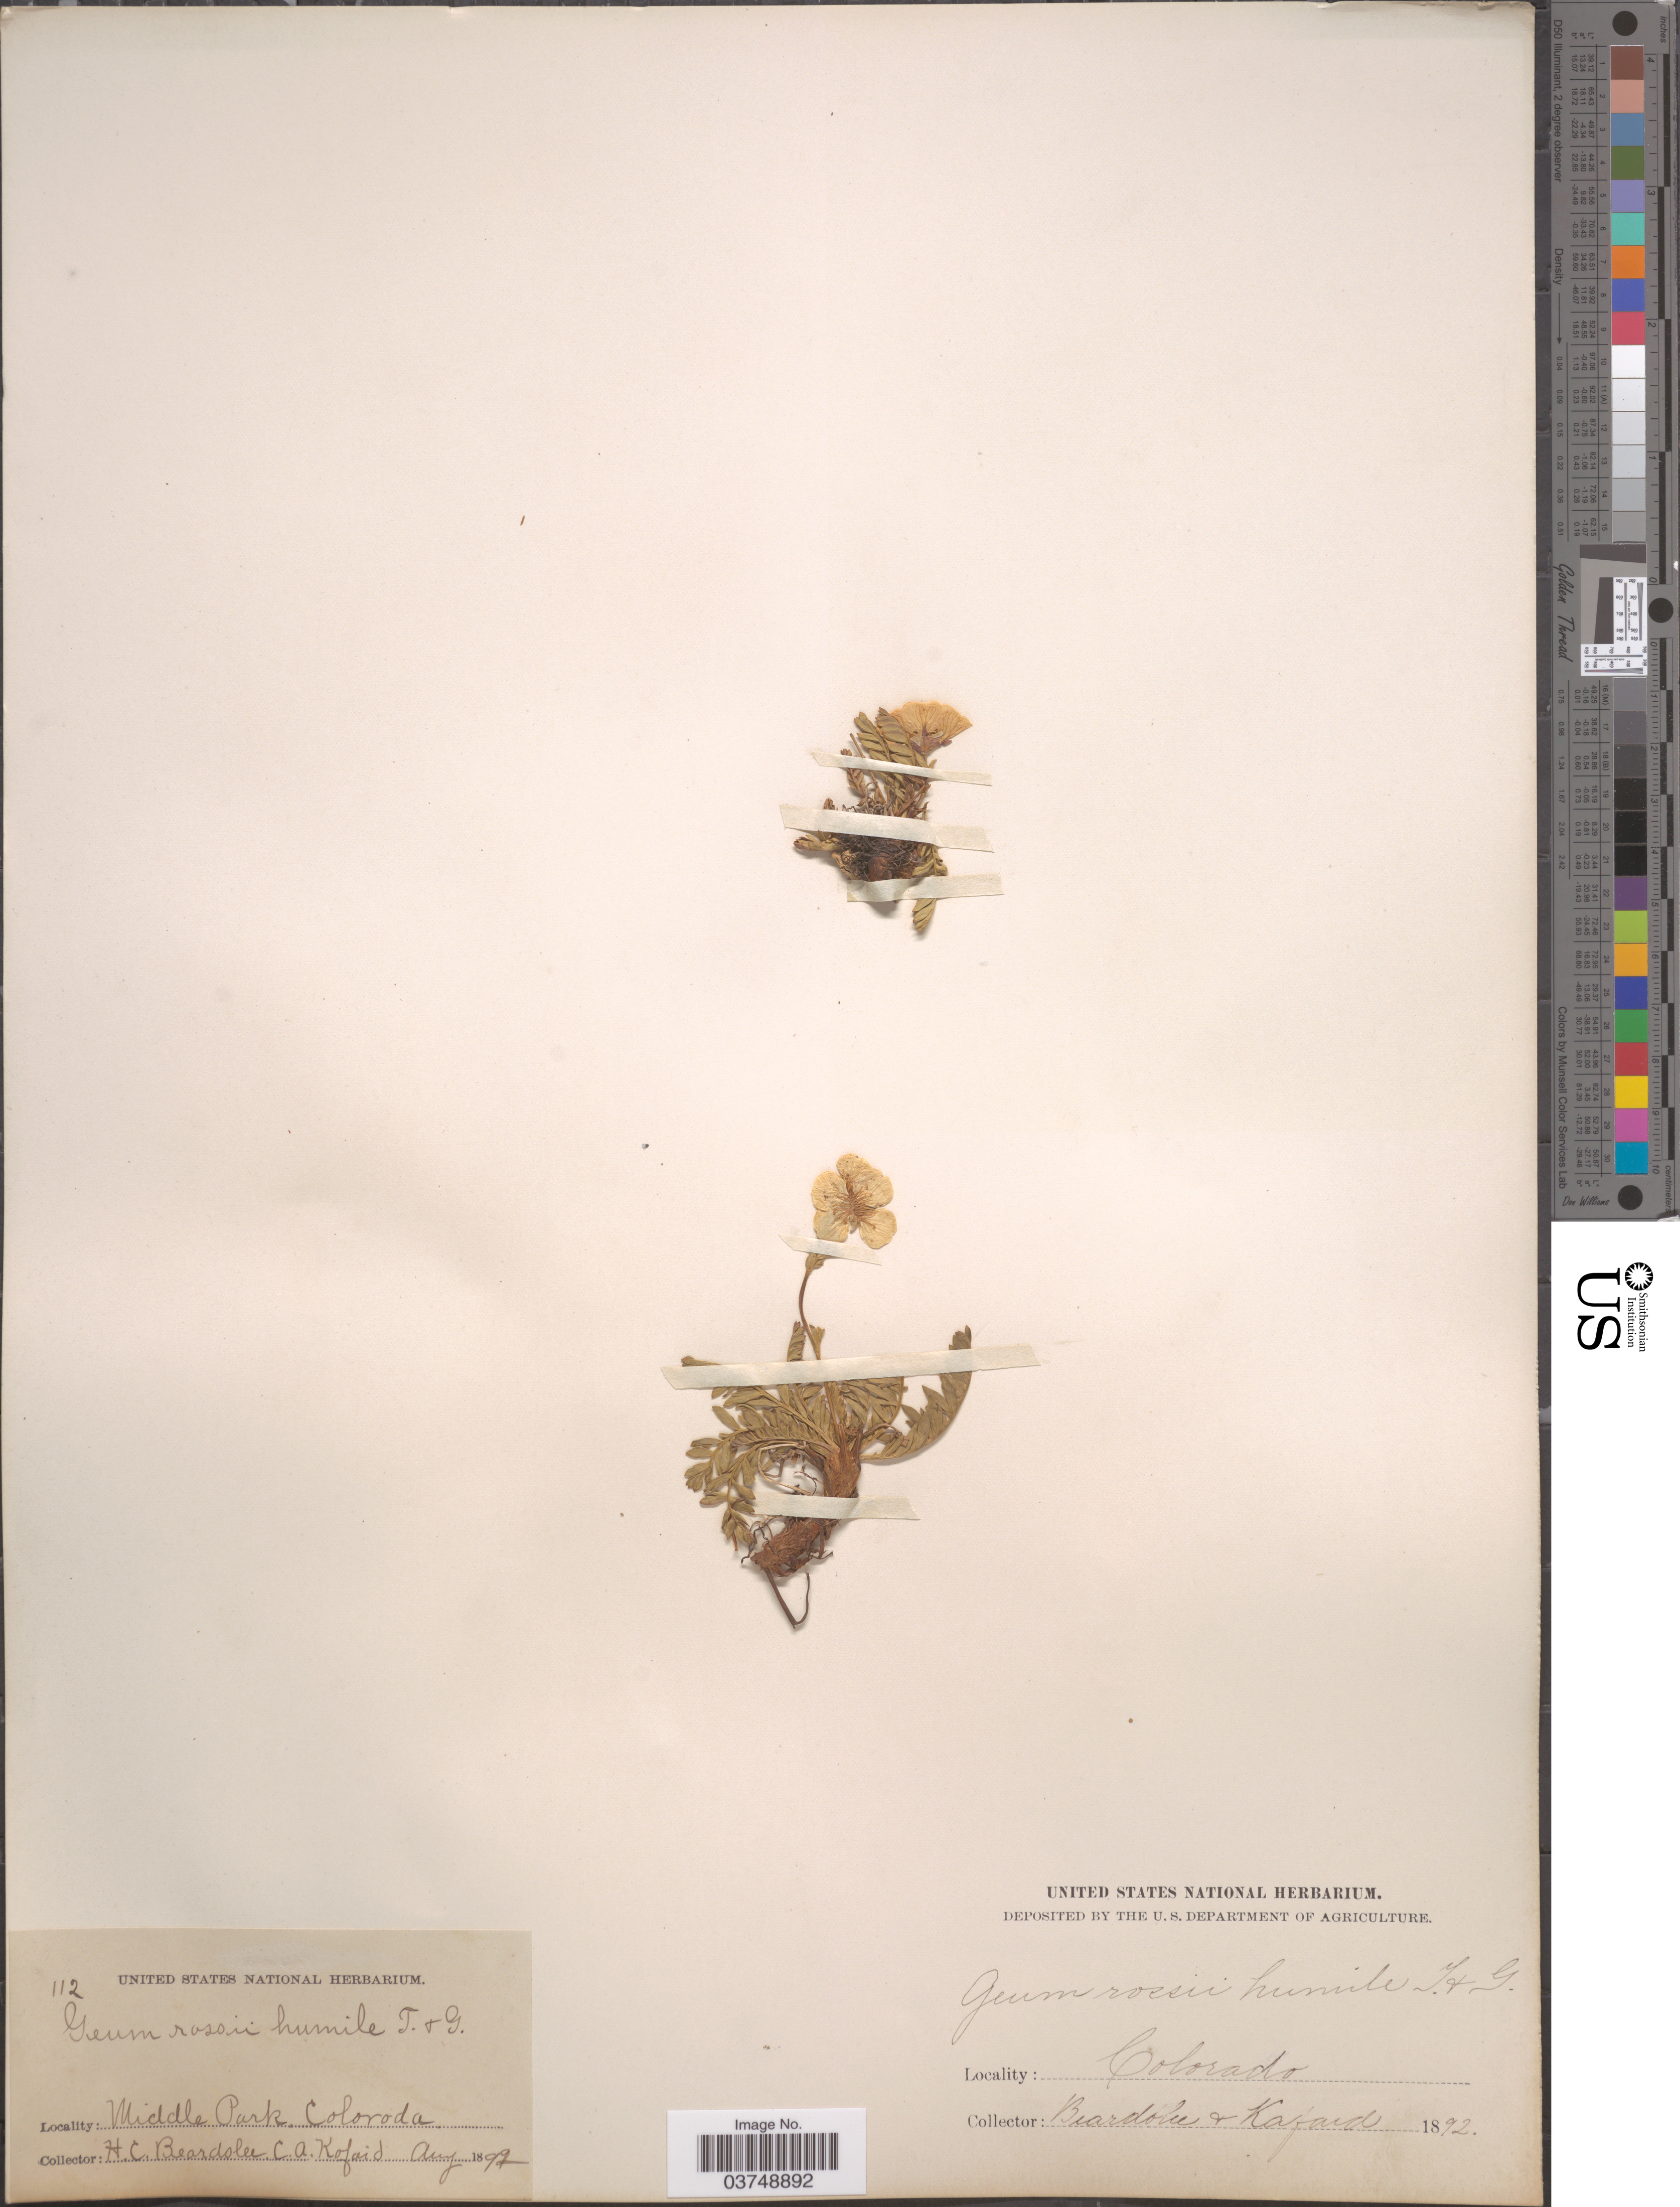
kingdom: Plantae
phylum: Tracheophyta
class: Magnoliopsida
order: Rosales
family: Rosaceae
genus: Geum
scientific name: Geum rossii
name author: (R. Br.) Ser.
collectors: H. Beardslee & C. Kofaid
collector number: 112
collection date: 1892-08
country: United States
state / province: Colorado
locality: Middle Park.